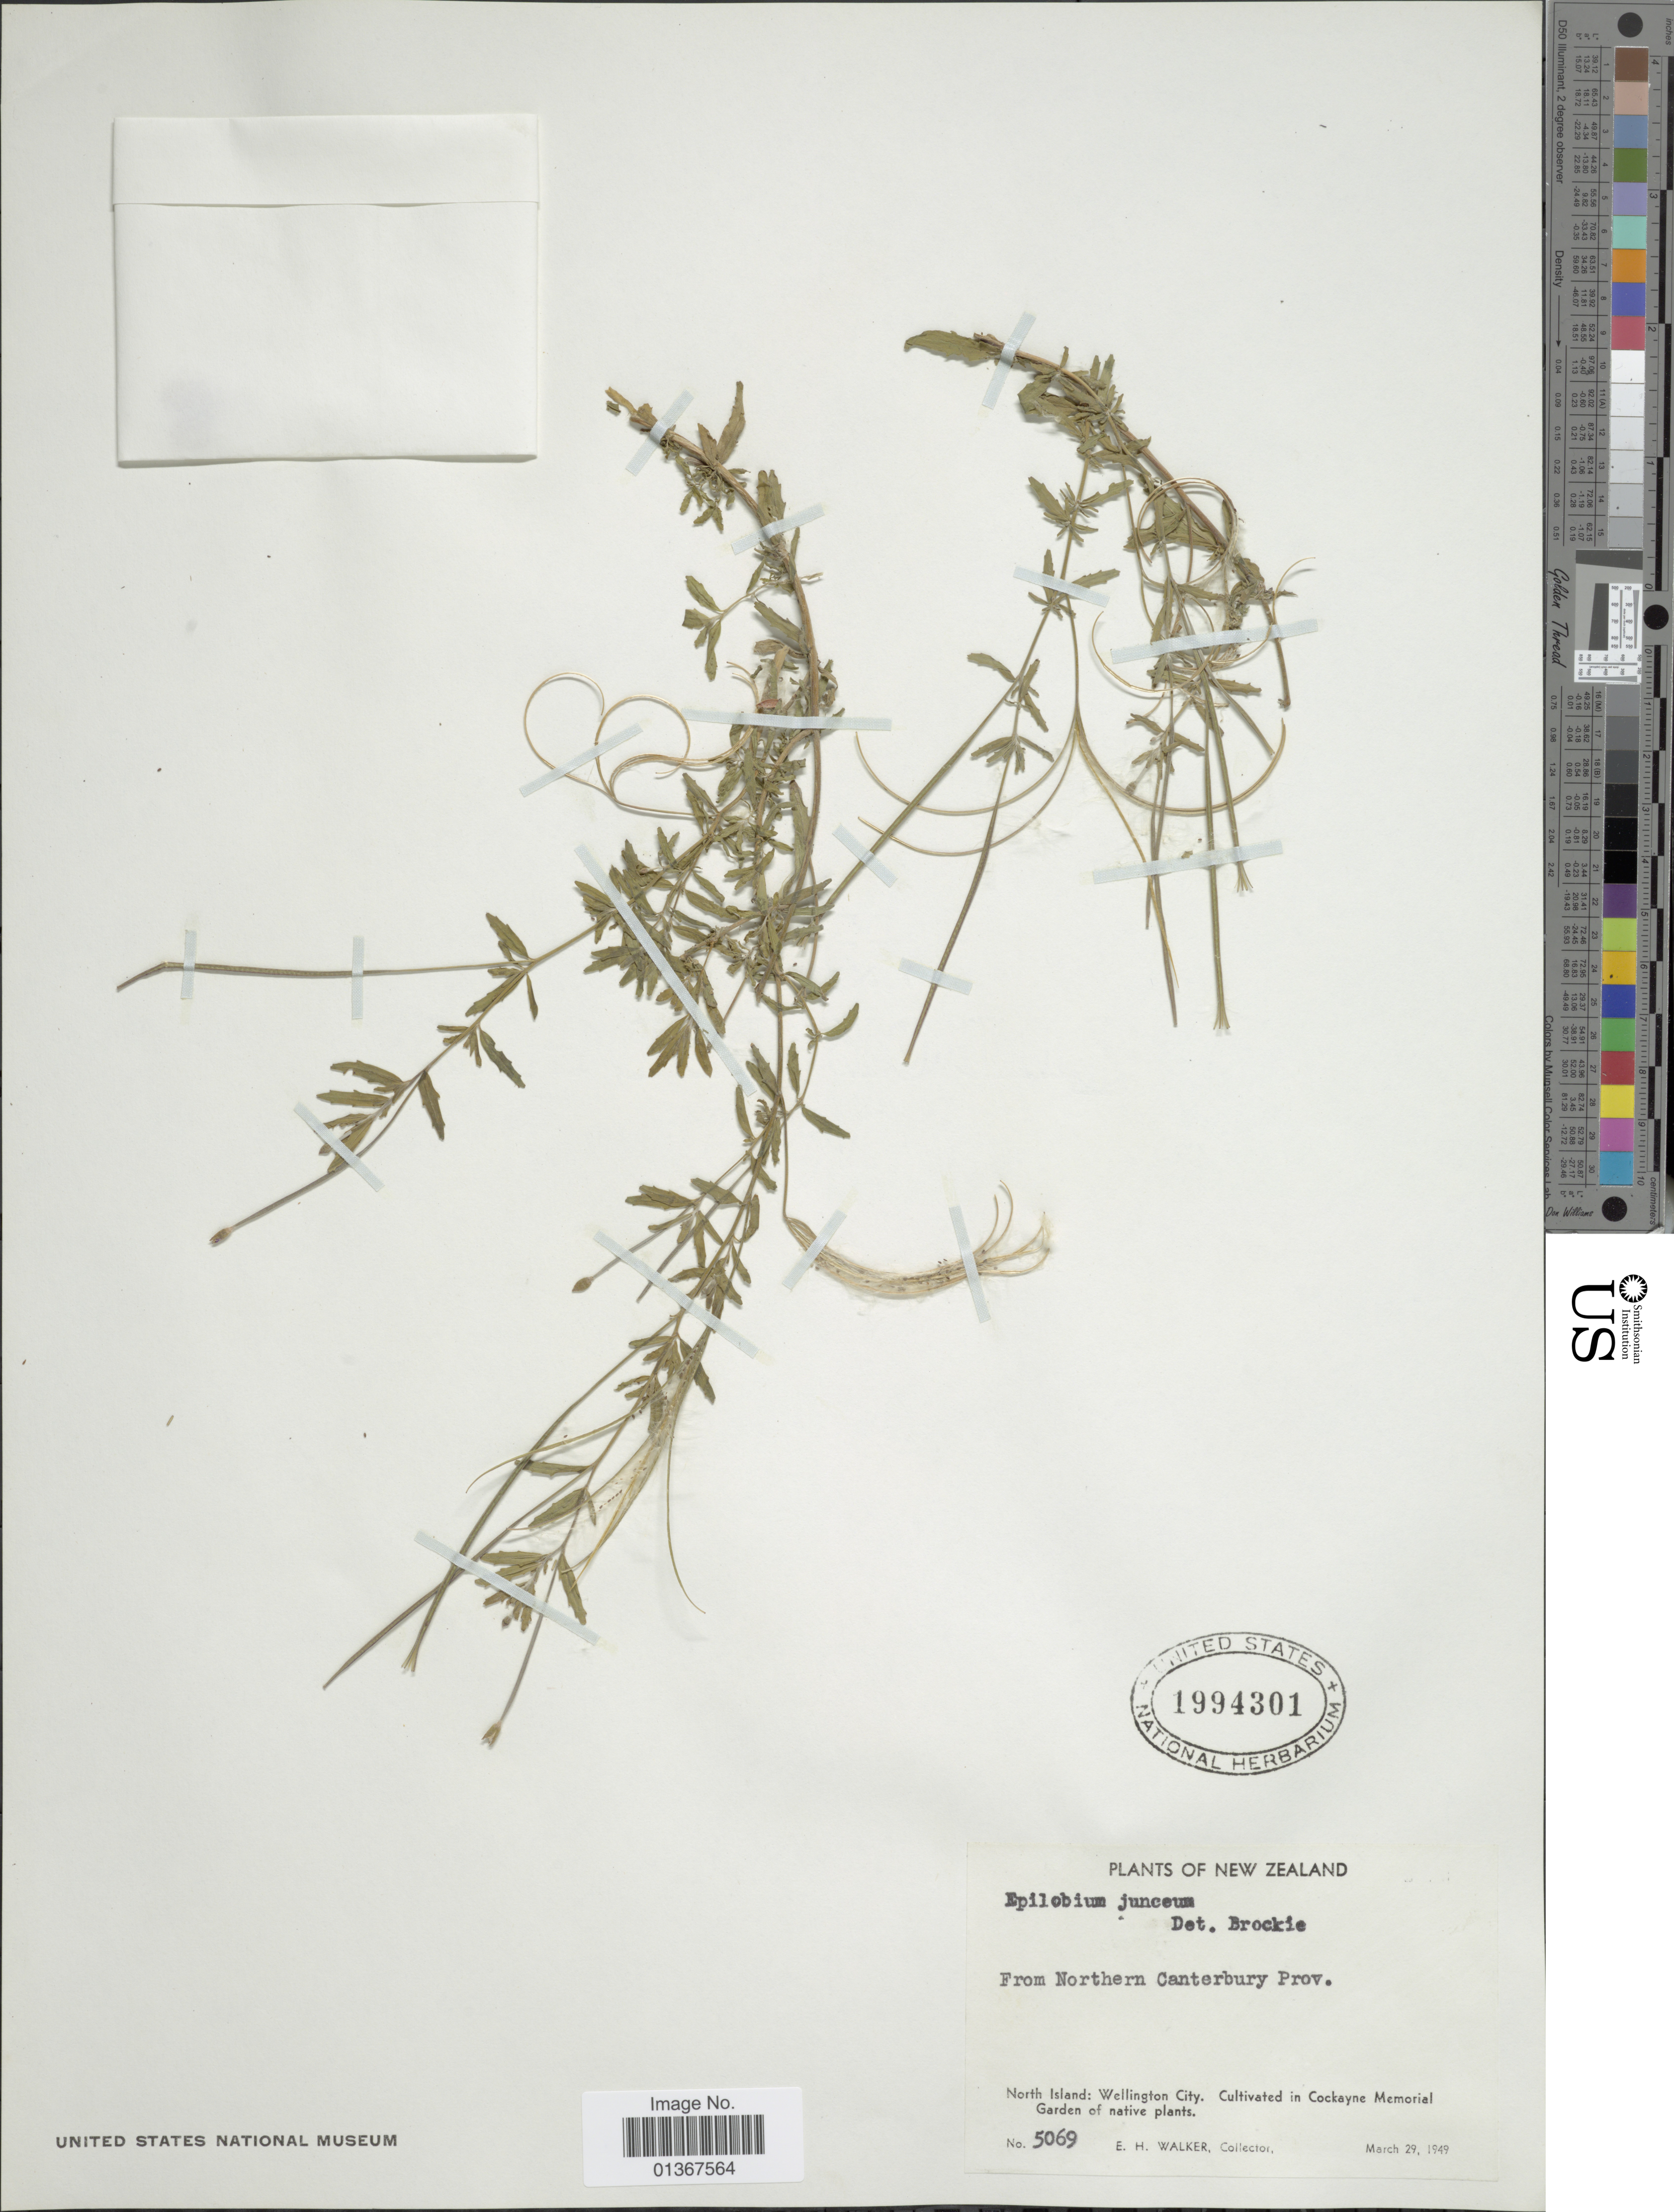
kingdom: Plantae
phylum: Tracheophyta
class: Magnoliopsida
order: Myrtales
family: Onagraceae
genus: Epilobium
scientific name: Epilobium billardiereanum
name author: Ser.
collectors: E. H. Walker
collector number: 5069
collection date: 1949-03-29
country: New Zealand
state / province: Wellington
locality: North Island: Cultivated in Cockayne Memorial Garden of native plants.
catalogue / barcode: US 1994301